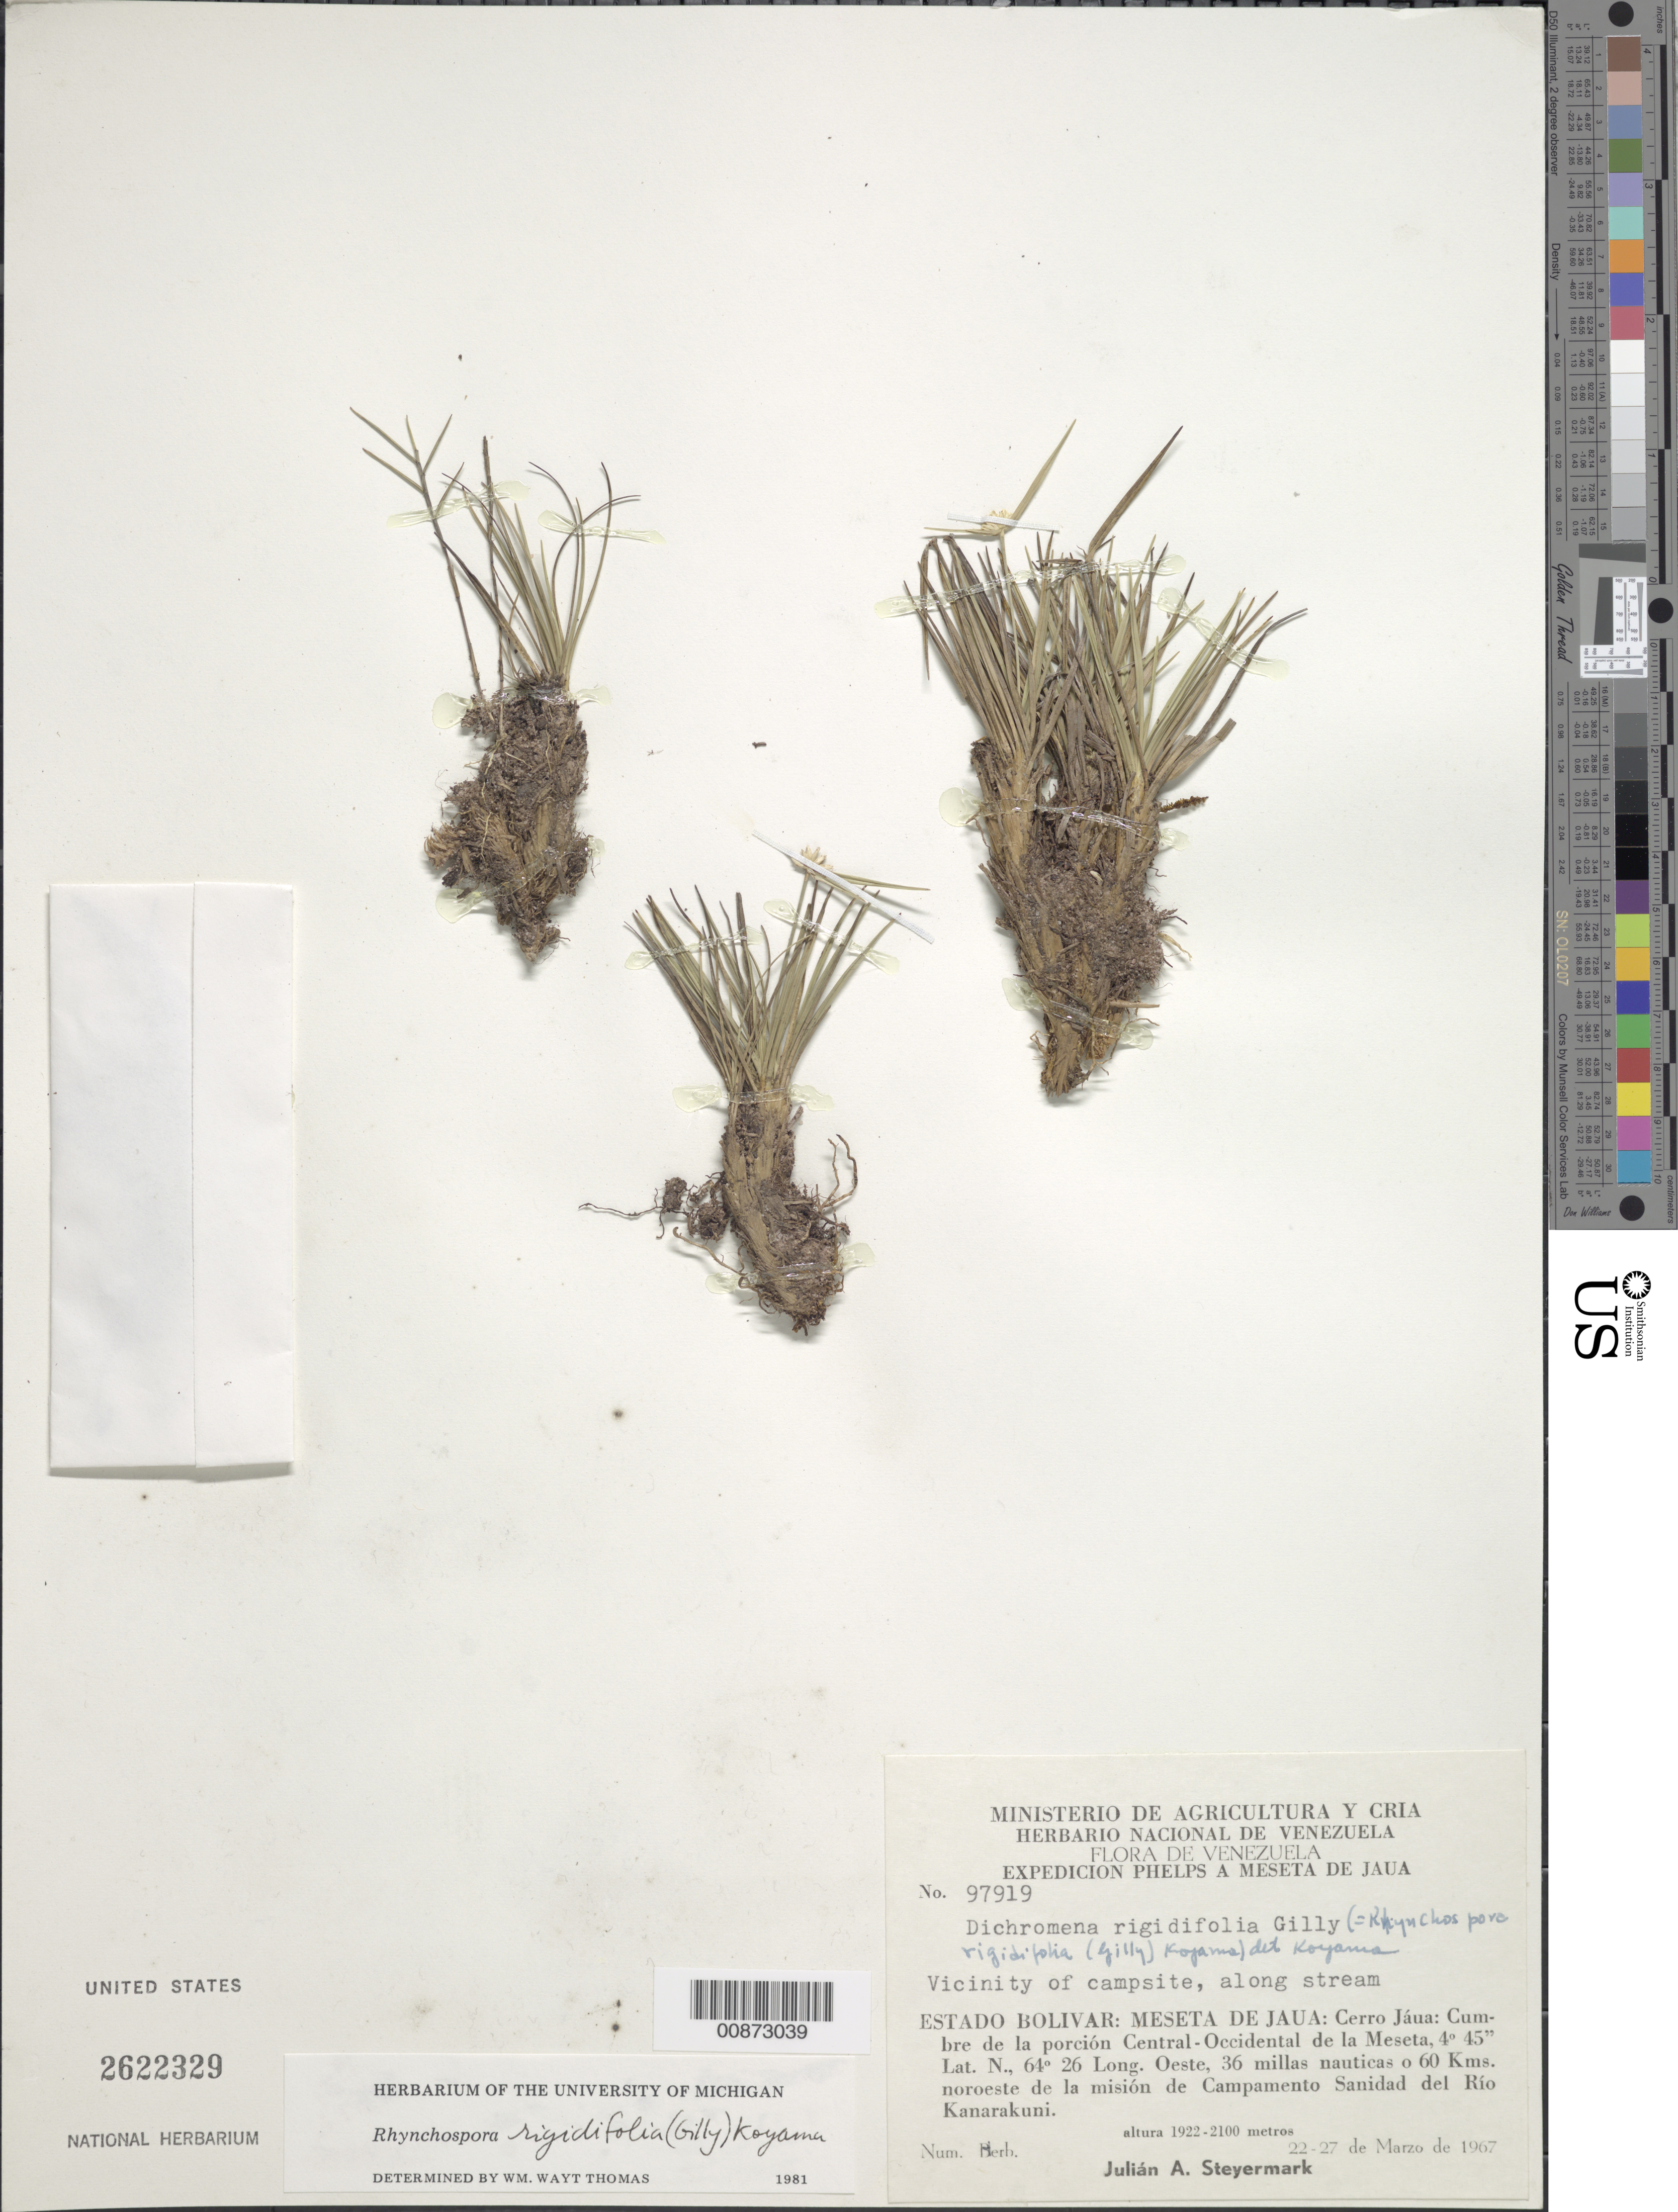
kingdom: Plantae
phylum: Tracheophyta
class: Liliopsida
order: Poales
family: Cyperaceae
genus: Rhynchospora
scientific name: Rhynchospora rigidifolia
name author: (Gilly) T. Koyama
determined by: Thomas, W. W., (NY), New York Botanical Garden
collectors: J. Steyermark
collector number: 97919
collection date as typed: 22-Mar-67 to 27-Mar-67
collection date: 1967-03-22/1967-03-27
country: Venezuela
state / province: Bolívar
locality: Meseta del Jaua: Cerro Jáua, cumbre de la porcion Central-Occidental de la Meseta, 36 millas nauticas o 60 km NO de la mision de Campamento Sanidad del Río Kanarakuni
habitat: Vicinity of campsite, along stream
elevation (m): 1922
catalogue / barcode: US 2622329